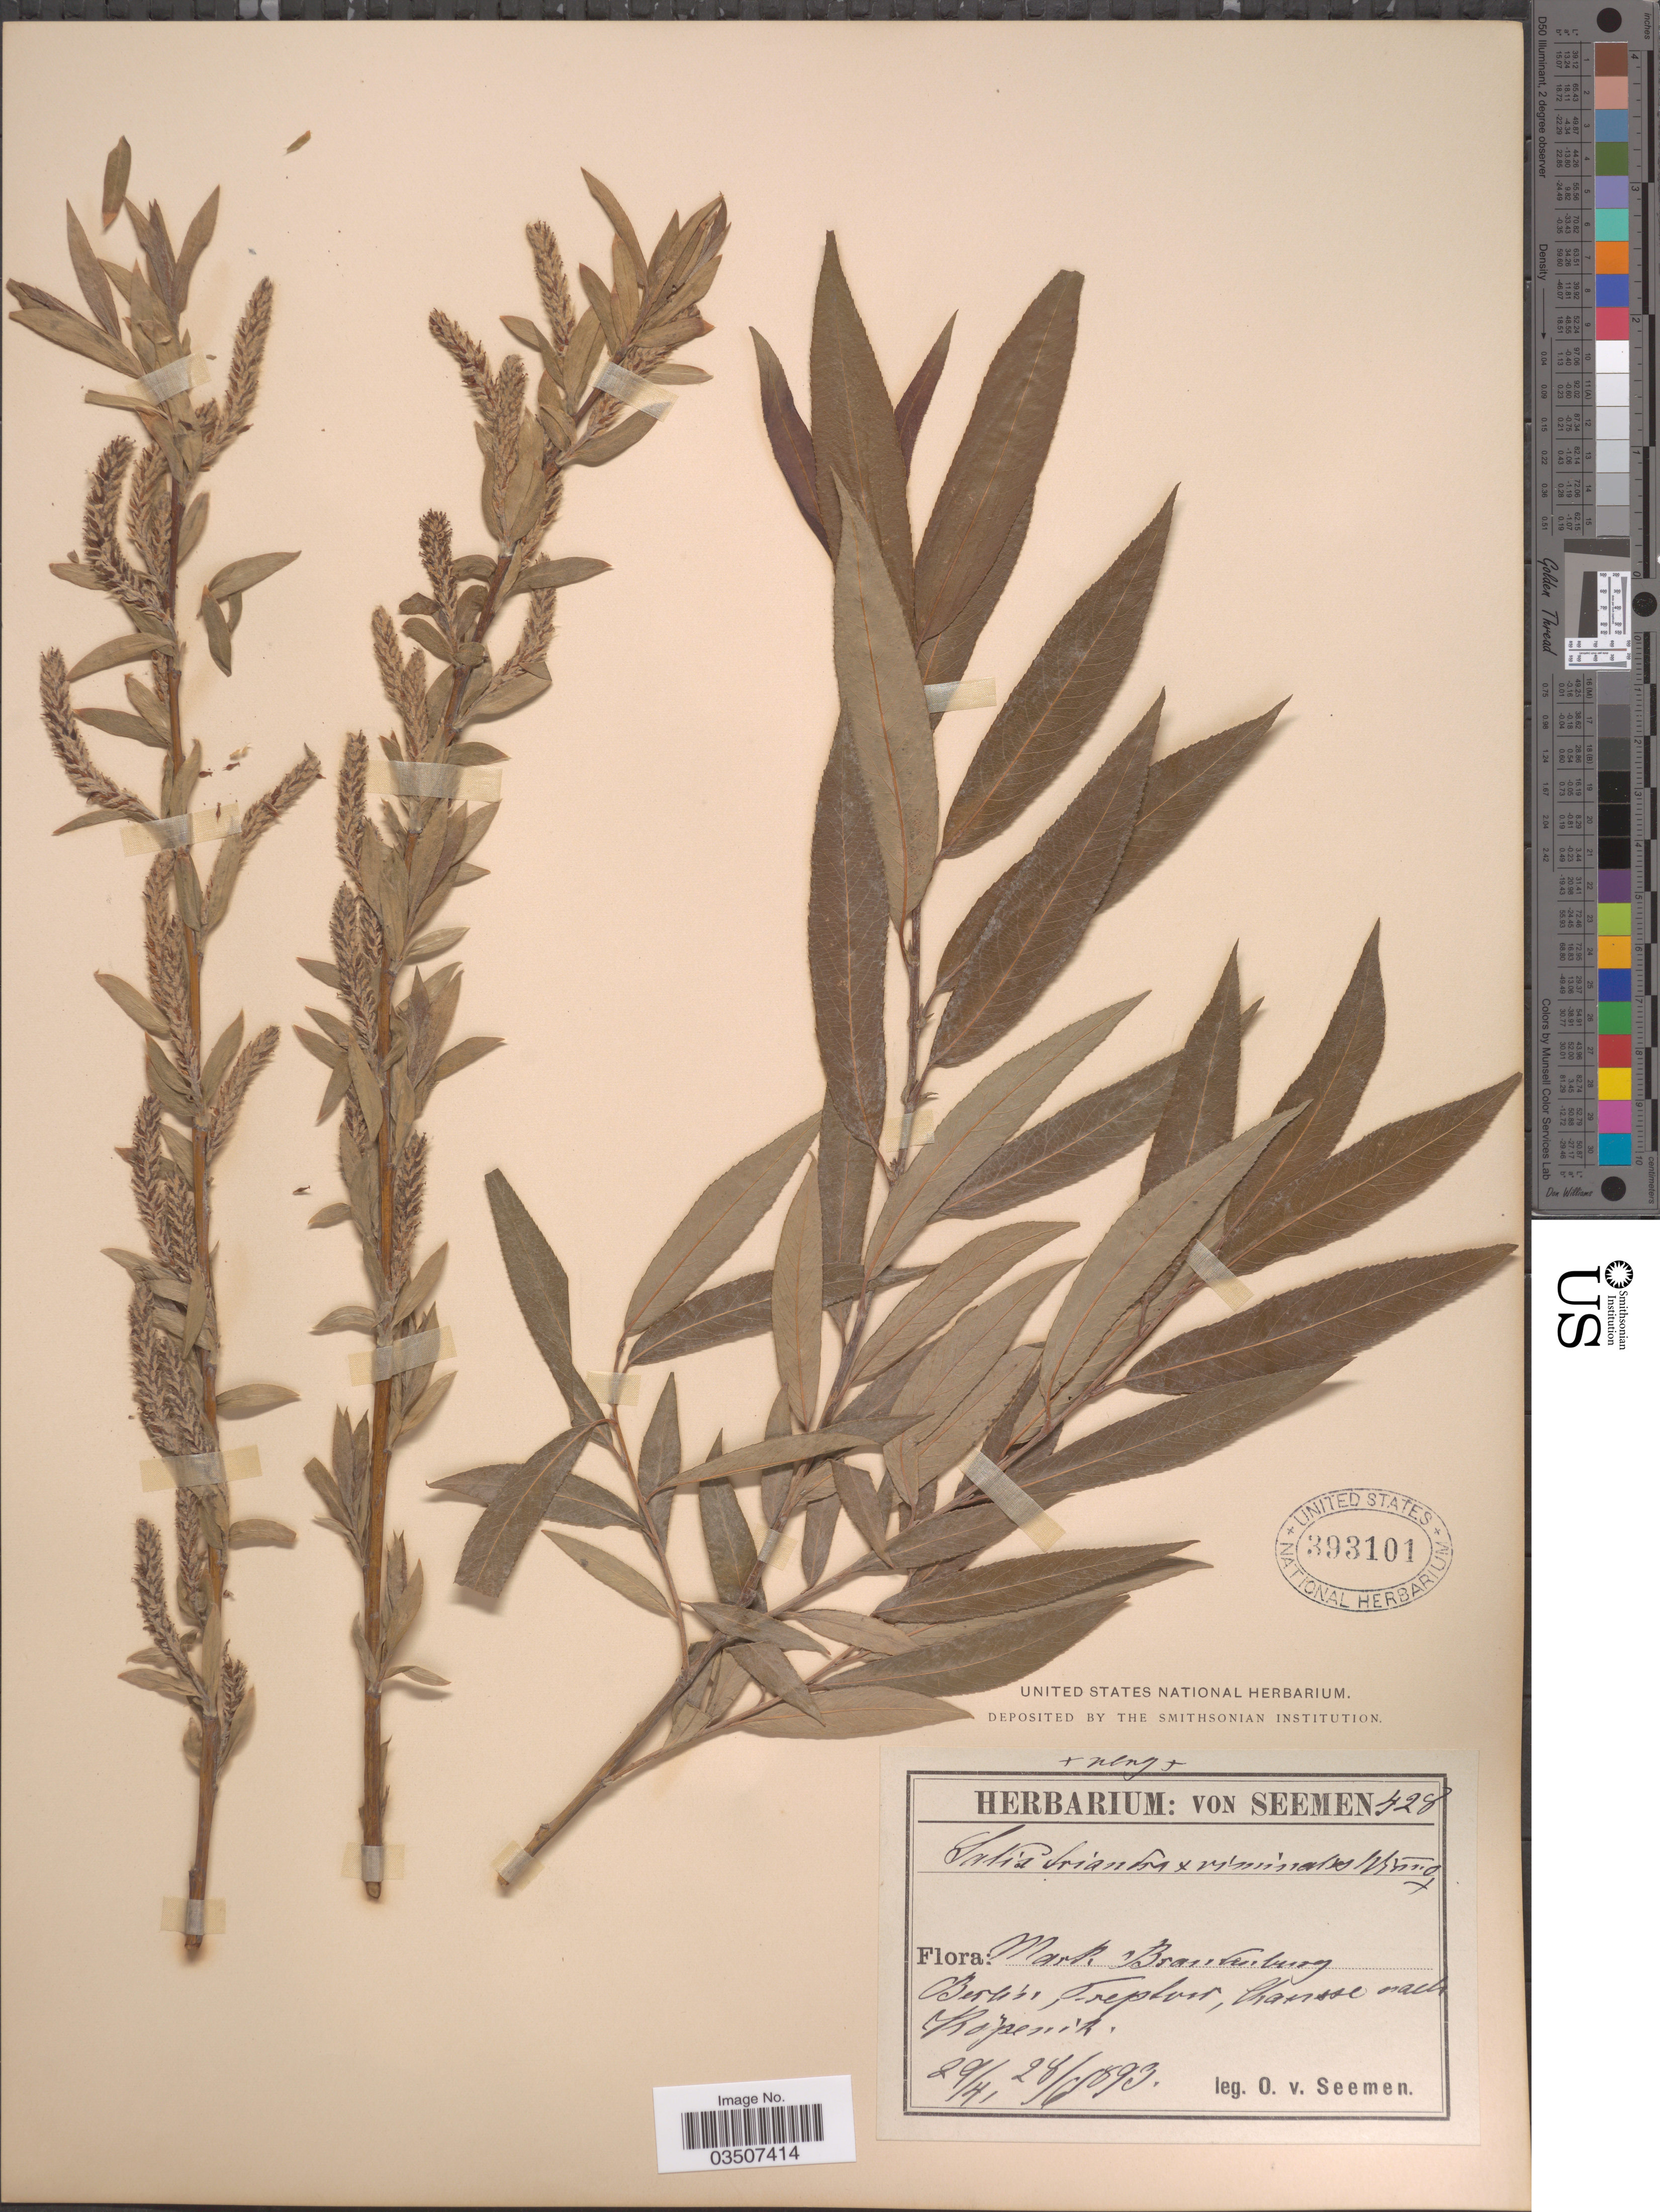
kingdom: Plantae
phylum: Tracheophyta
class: Magnoliopsida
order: Malpighiales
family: Salicaceae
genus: Salix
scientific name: Salix triandra x S. viminalis L.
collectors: K. O. von Seemen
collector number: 428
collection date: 1893-04-29/1893-06-28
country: Germany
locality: Mark Brandenburg. Berlin, Treptow, Chausse nach Kopenik.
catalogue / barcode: US 393101